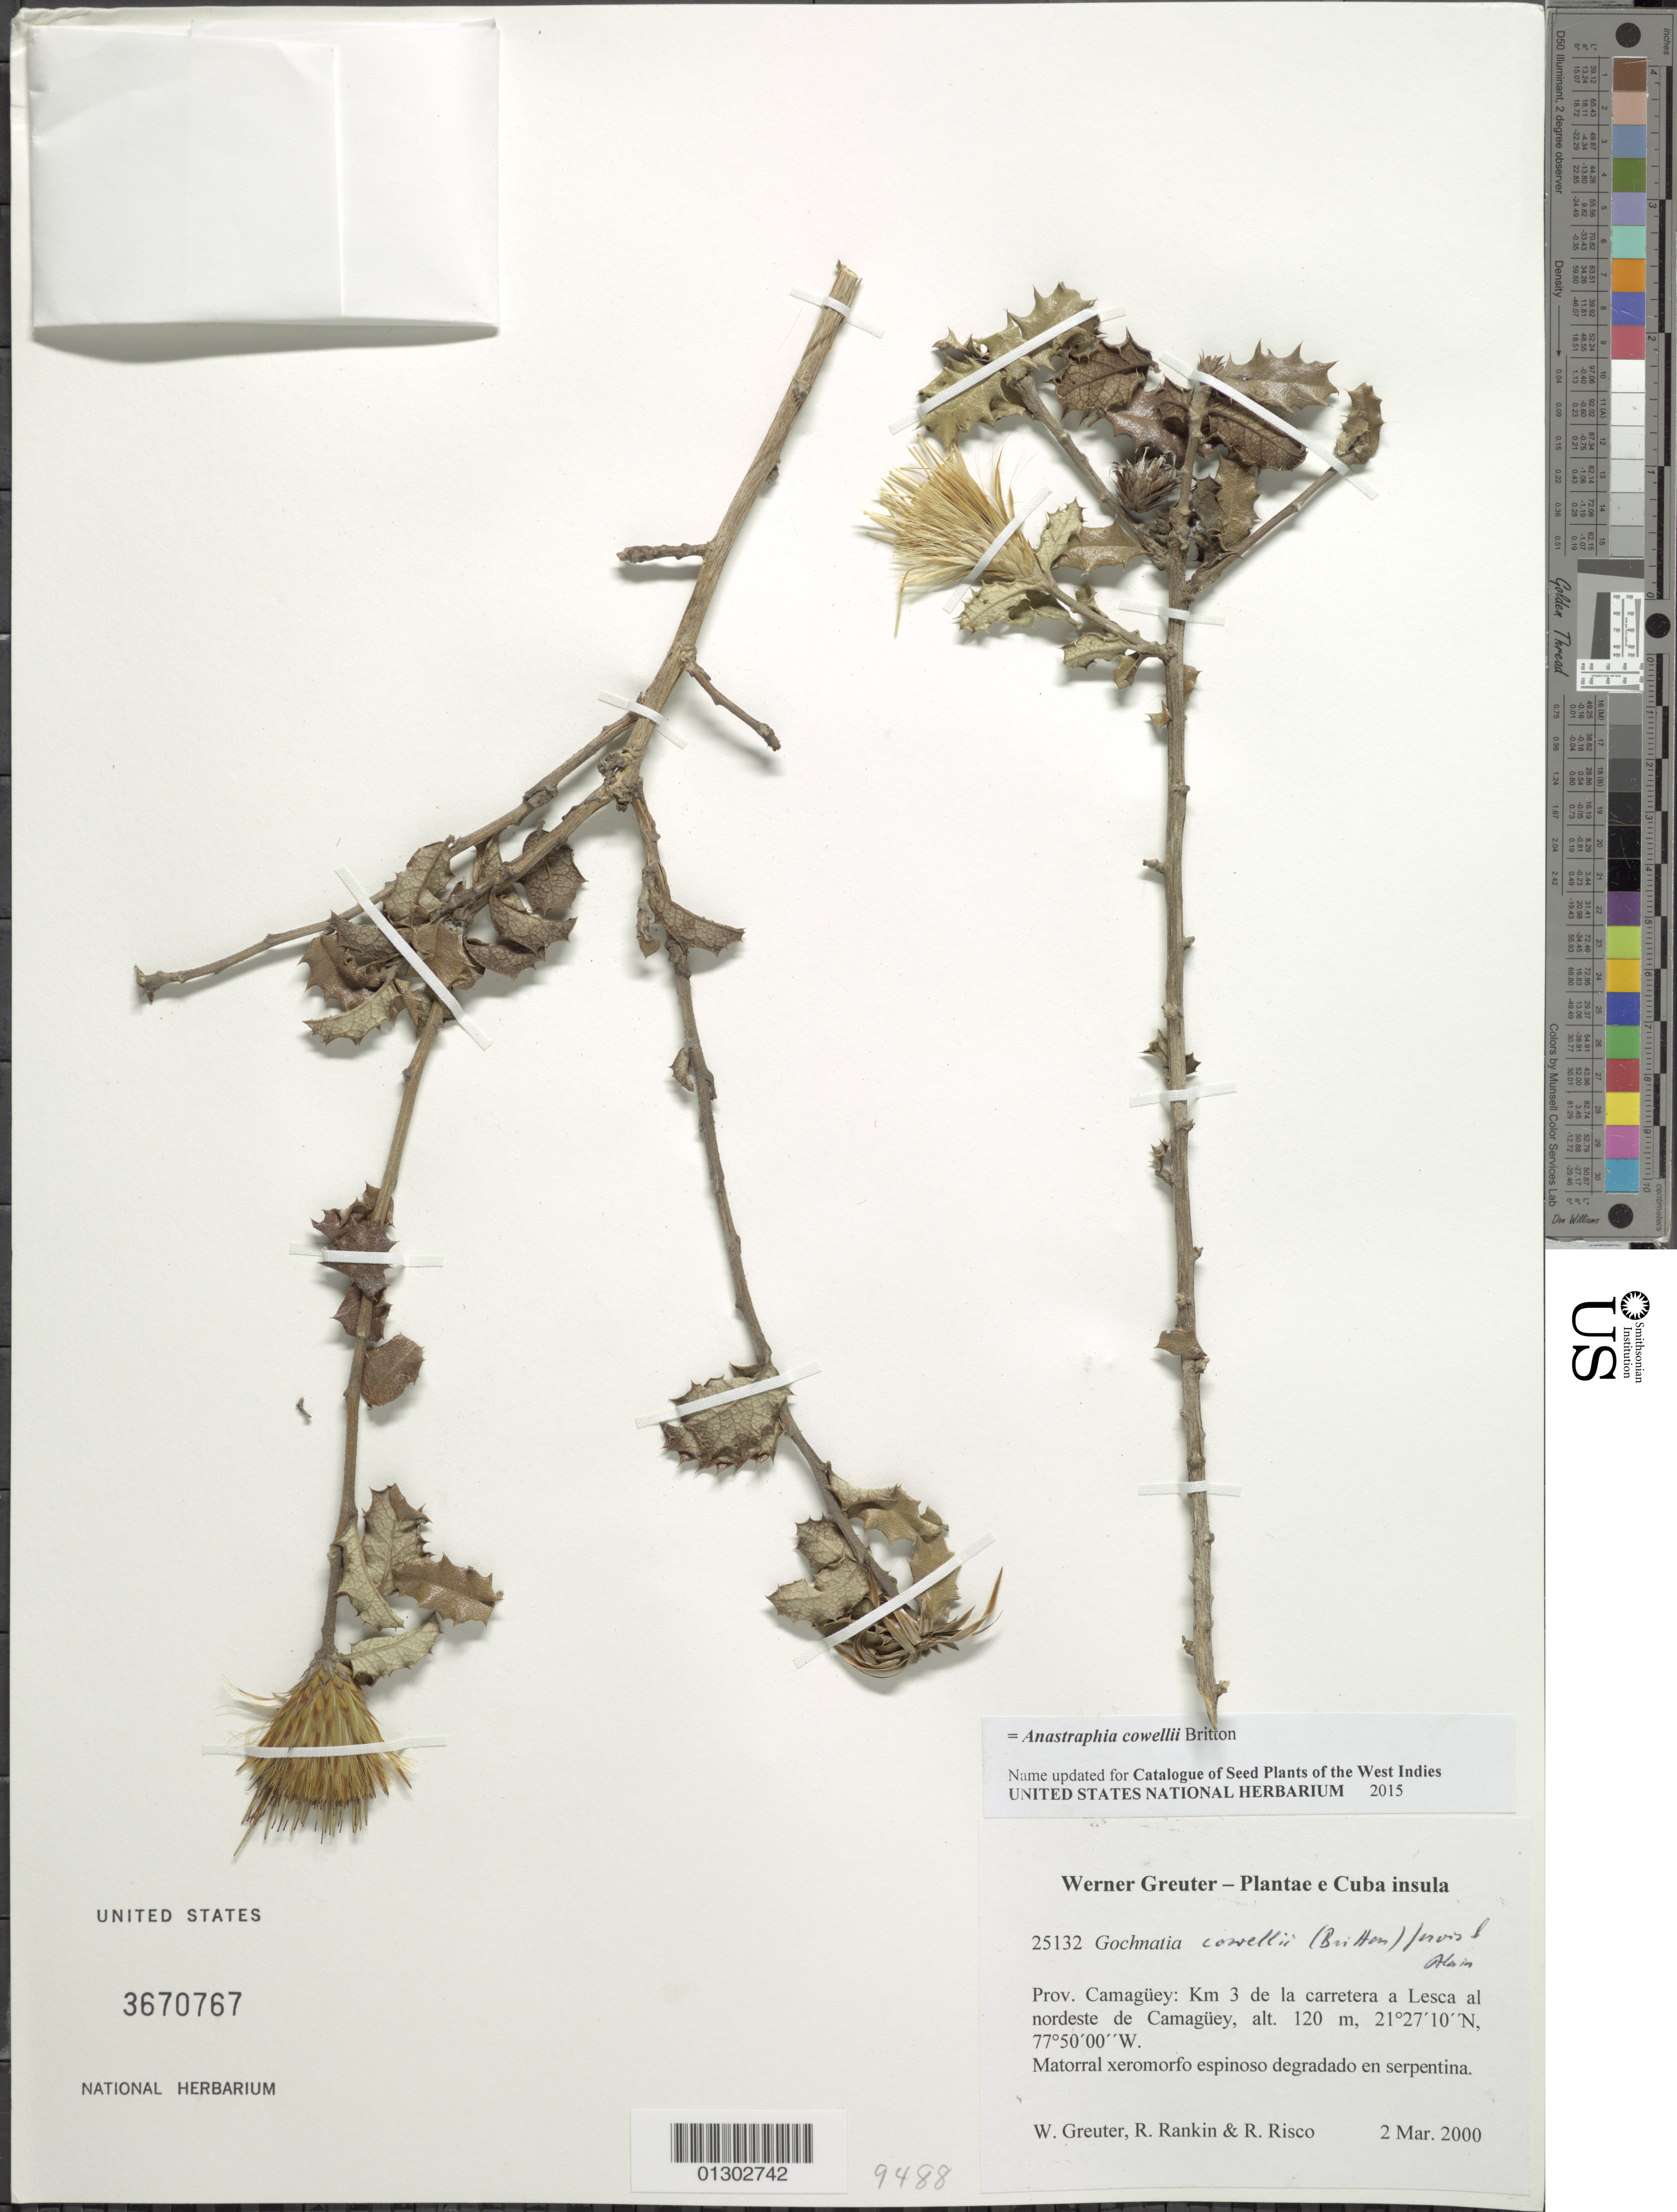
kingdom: Plantae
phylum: Tracheophyta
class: Magnoliopsida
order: Asterales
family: Asteraceae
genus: Anastraphia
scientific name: Anastraphia cowellii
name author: Britton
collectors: W. R. Greuter, R. Rankin Rodriguez & R. Risco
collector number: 25132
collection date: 2000-03-02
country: Cuba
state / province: Camagüey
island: Cuba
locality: Km 3 de la carretera a Lesca al nordeste de Camagüey.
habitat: Matorral xeromorfo espinoso degradado en serpentina.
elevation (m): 120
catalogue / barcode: US 3670767